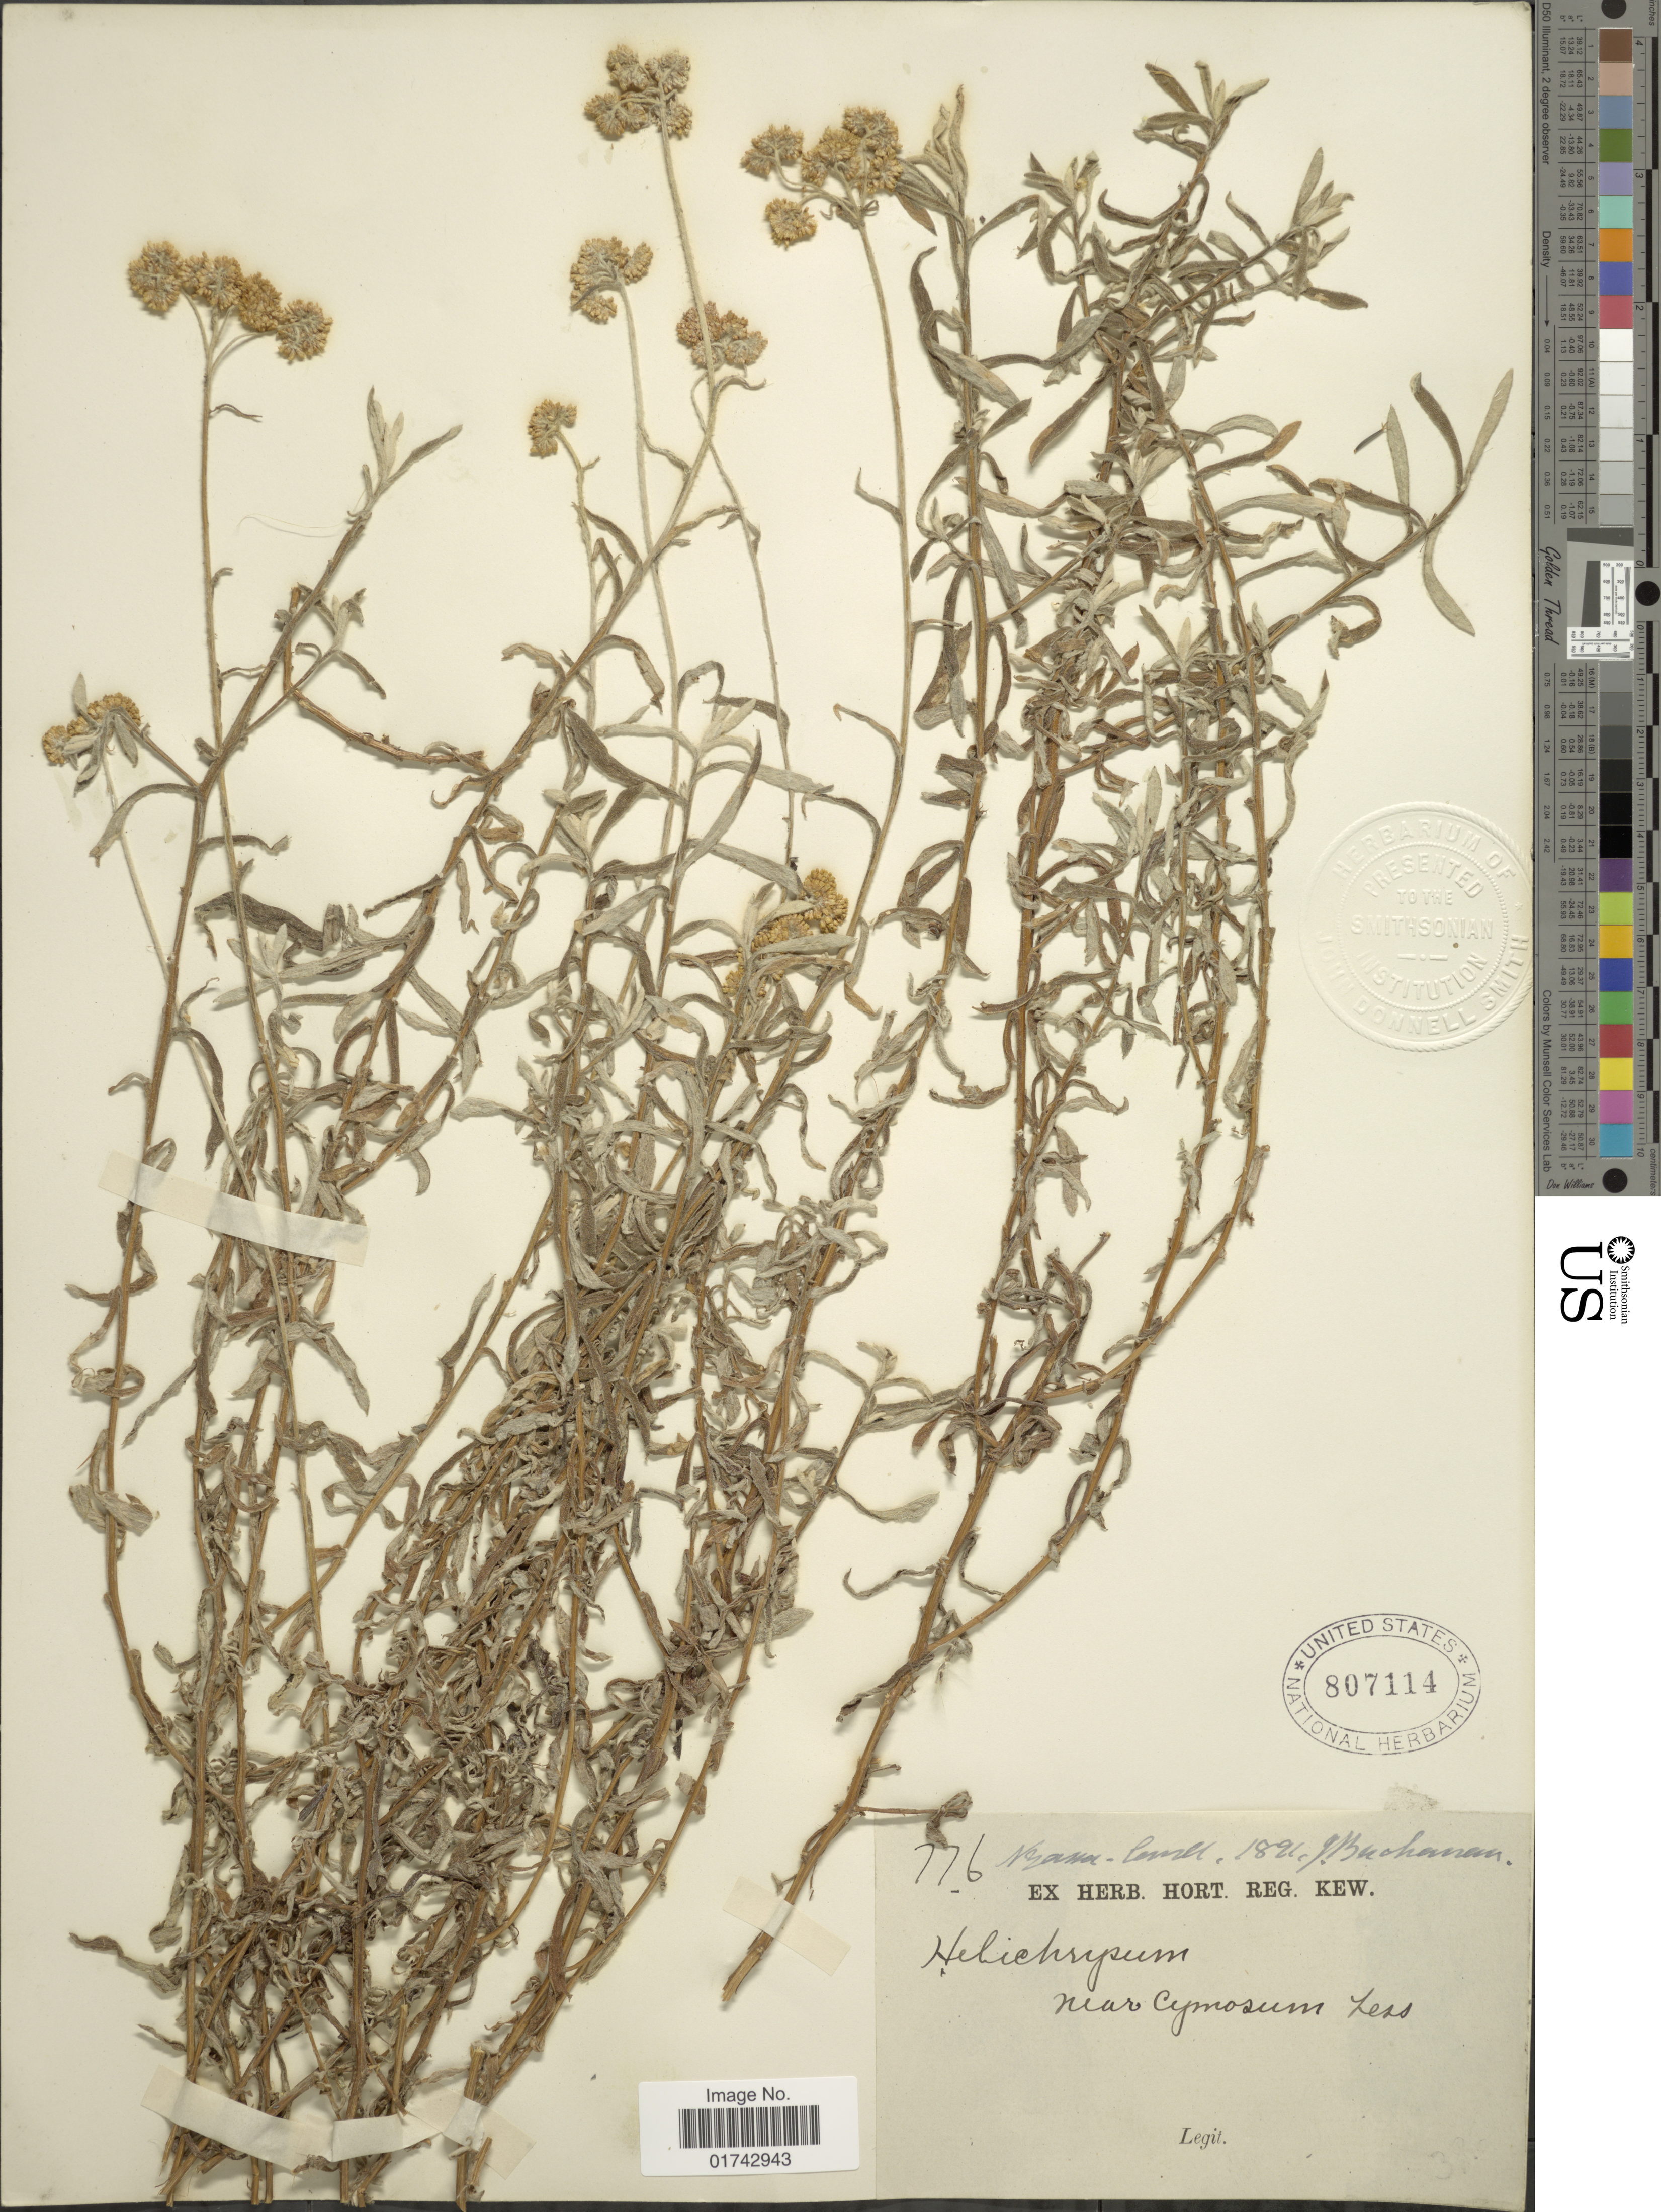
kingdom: Plantae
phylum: Tracheophyta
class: Magnoliopsida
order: Asterales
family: Asteraceae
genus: Helichrysum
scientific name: Helichrysum cymosum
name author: (L.) D. Don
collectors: J. Buchanan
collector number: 776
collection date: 1891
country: Malawi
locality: Nyassa-land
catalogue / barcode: US 807114